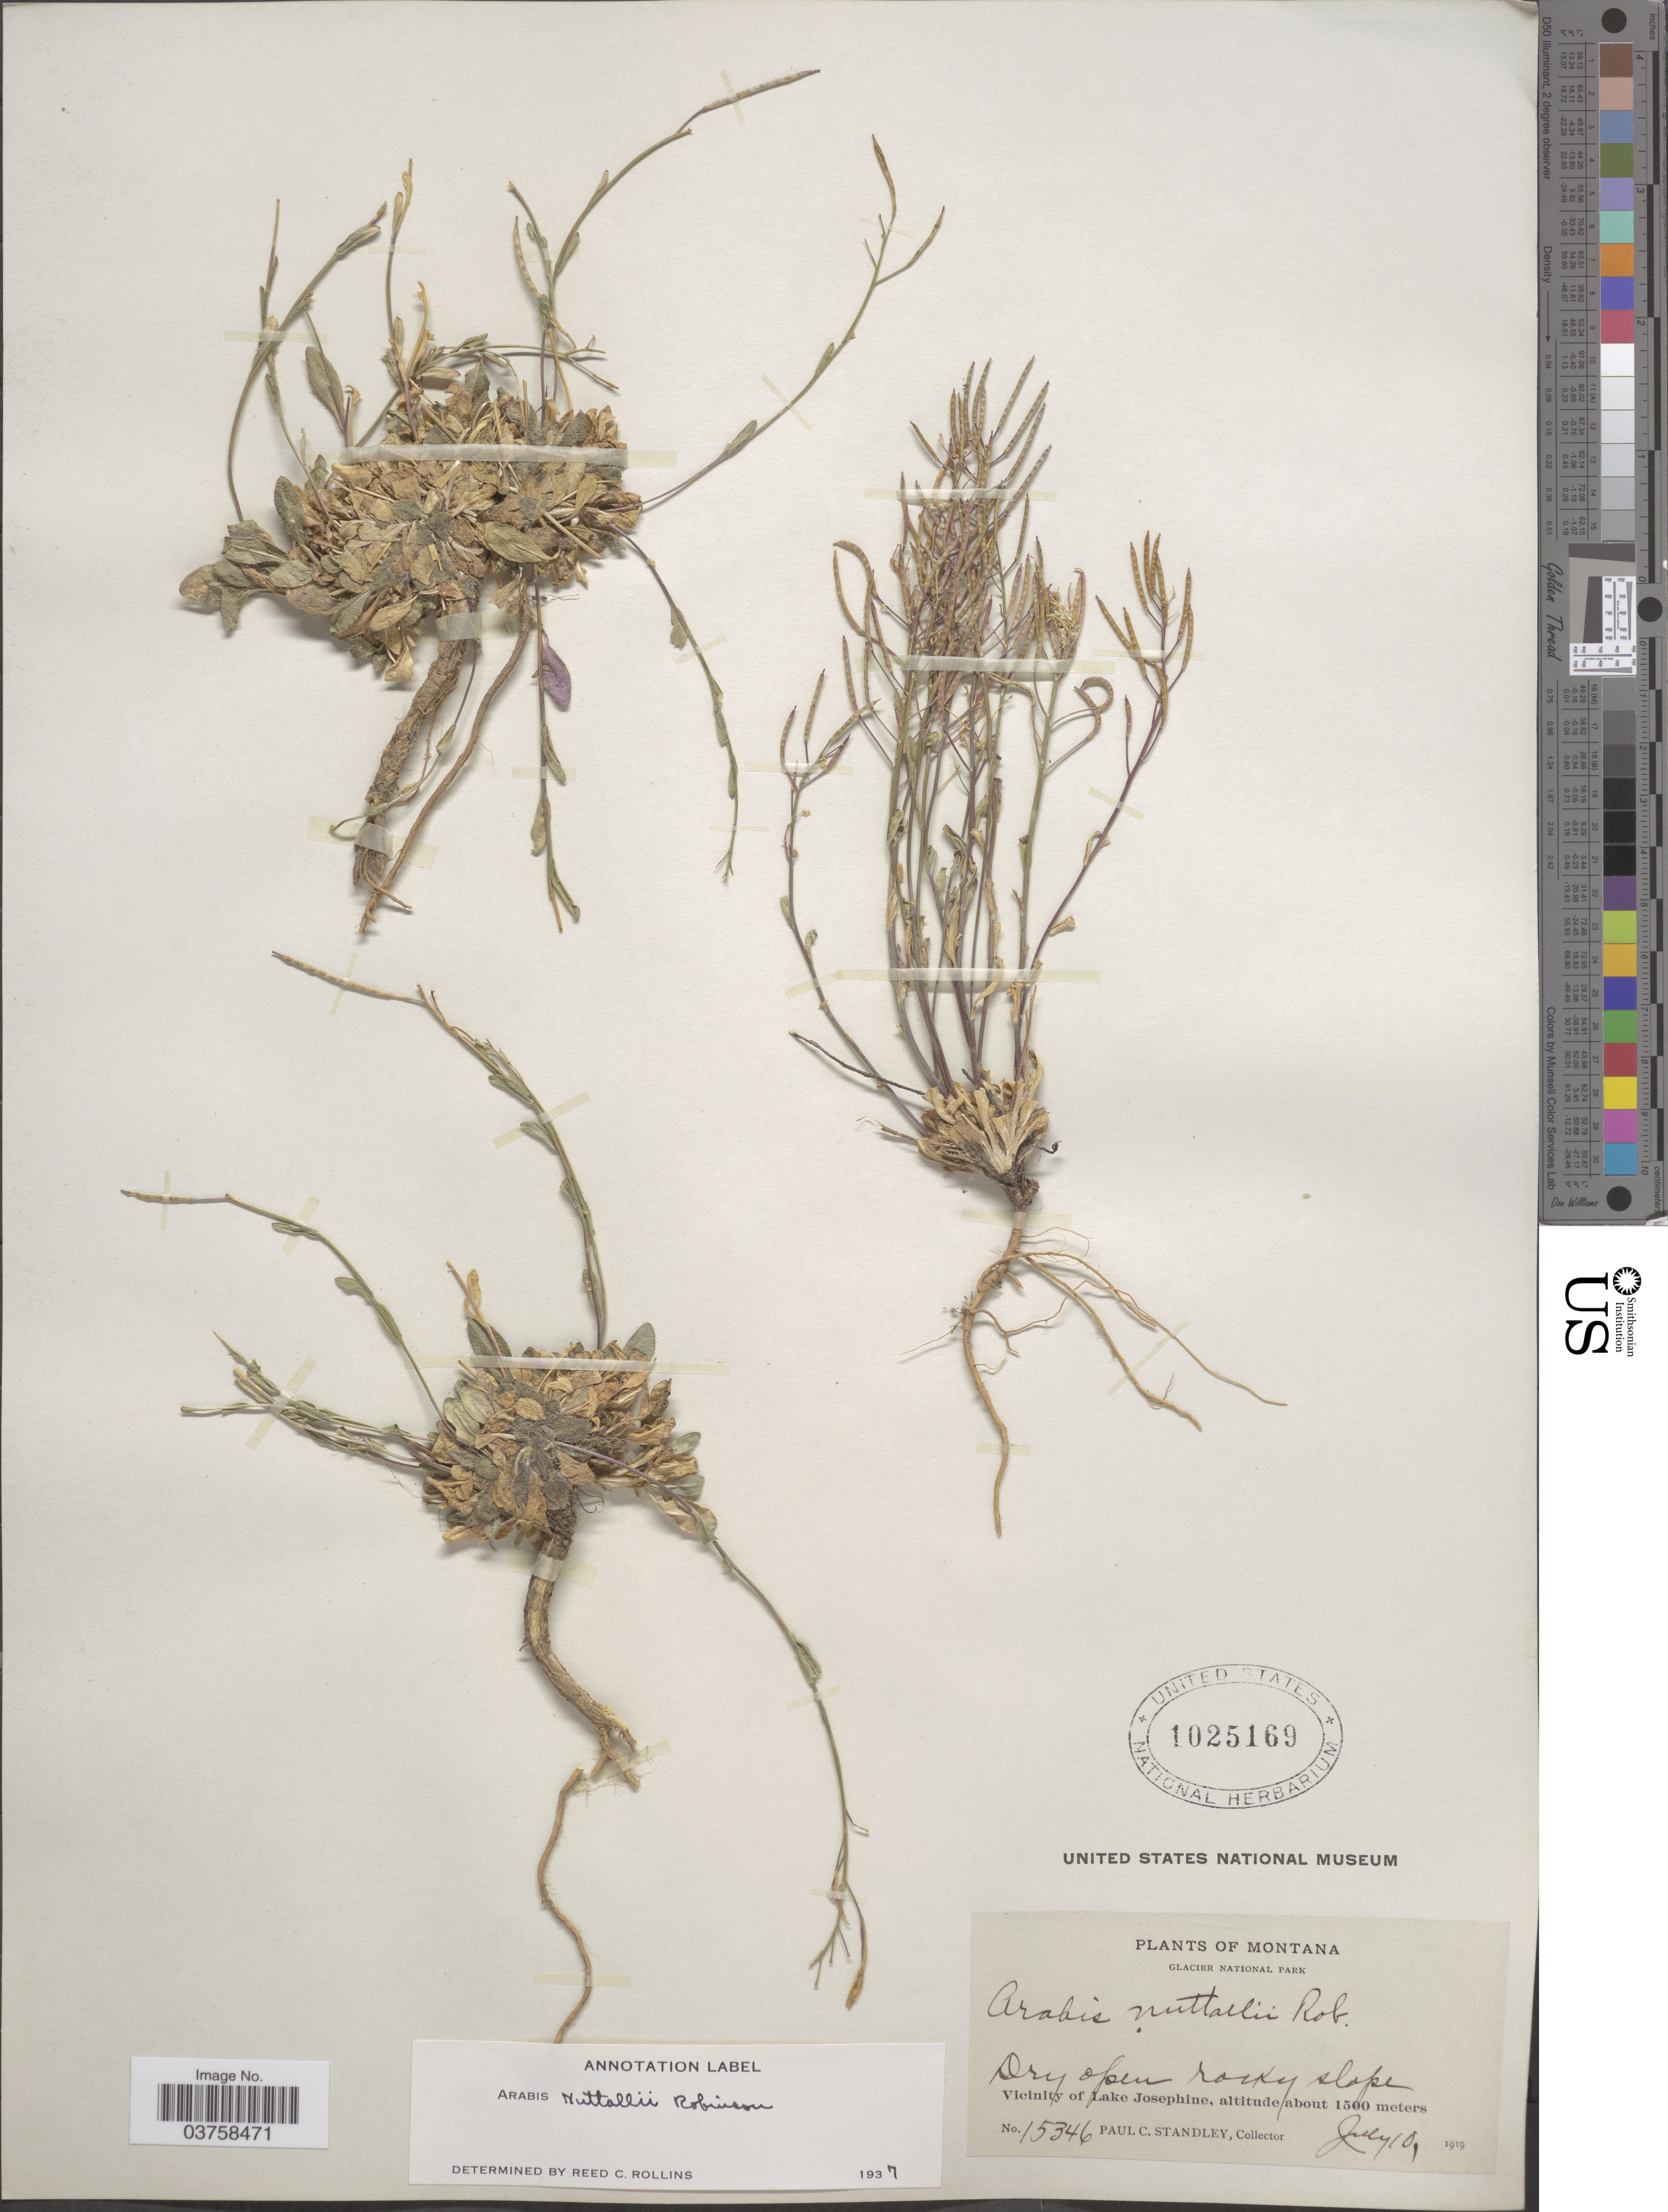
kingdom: Plantae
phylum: Tracheophyta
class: Magnoliopsida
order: Brassicales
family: Brassicaceae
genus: Arabis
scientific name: Arabis nuttallii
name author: B.L. Rob.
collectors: P. C. Standley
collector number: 15346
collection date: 1919-07-10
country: United States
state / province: Montana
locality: Glacier National Park. Vicinity of Lake Josephine.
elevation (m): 1500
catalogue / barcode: US 1025169